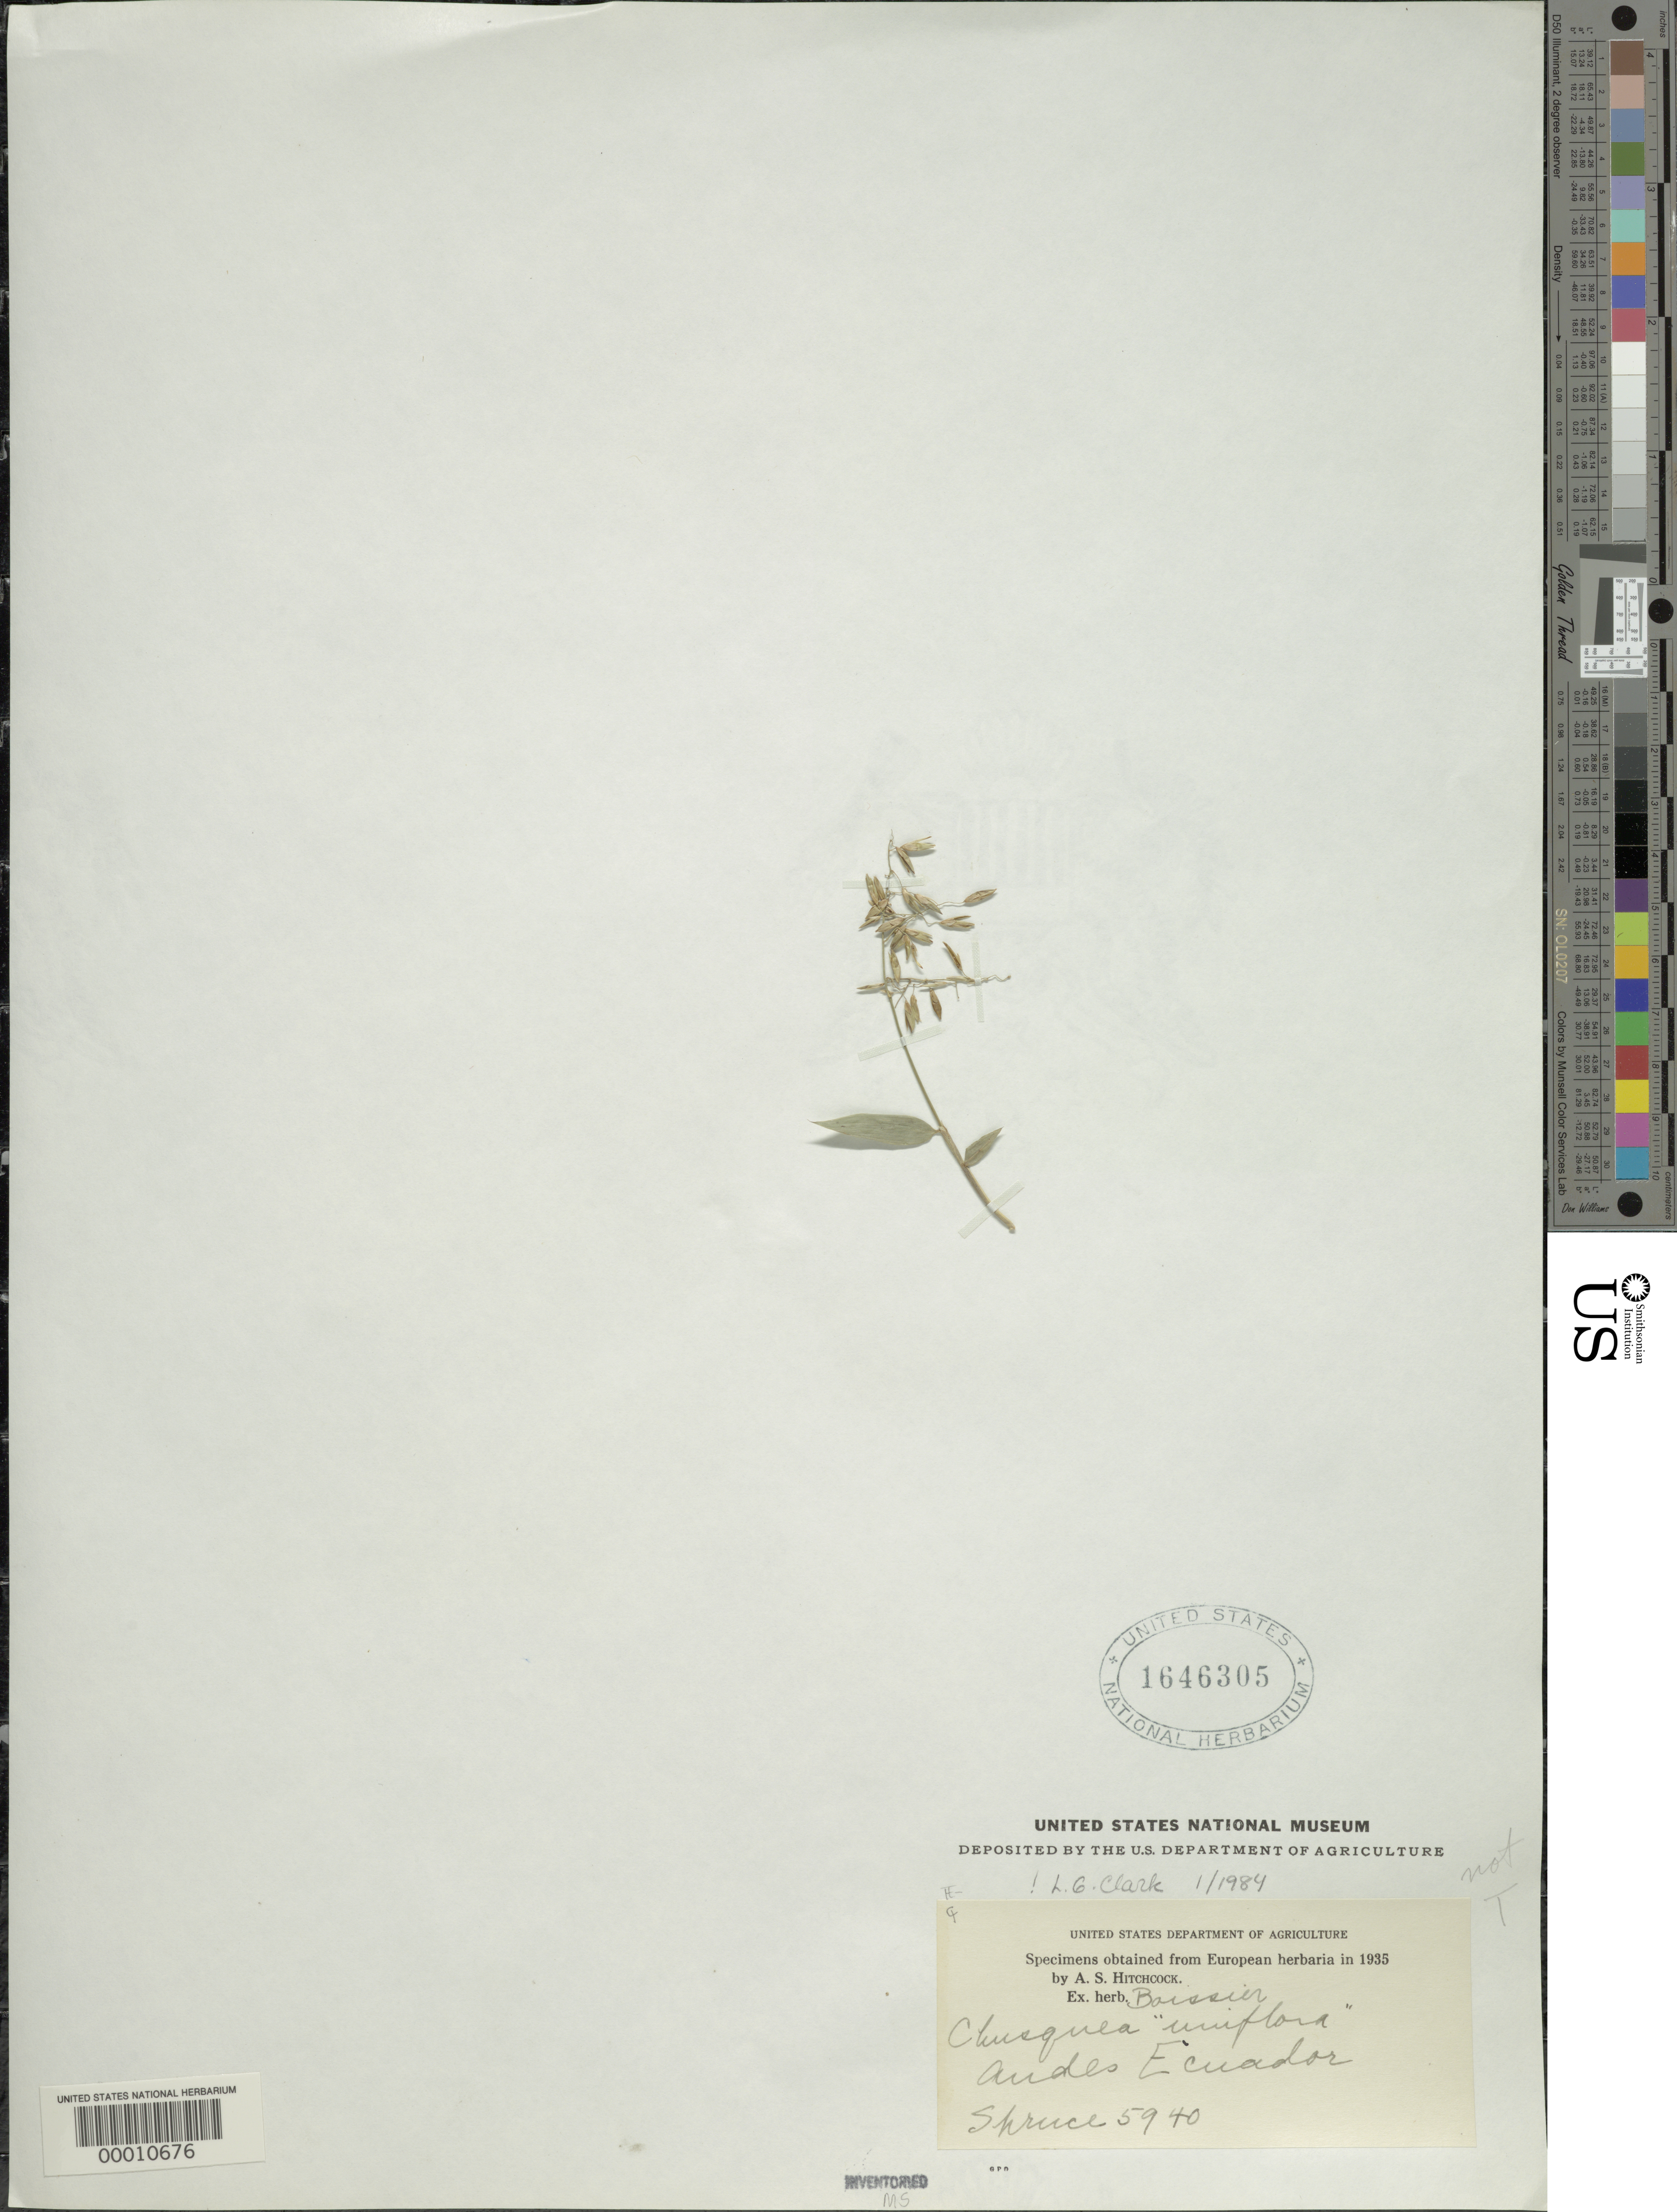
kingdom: Plantae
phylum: Tracheophyta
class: Liliopsida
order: Poales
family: Poaceae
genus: Chusquea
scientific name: Chusquea uniflora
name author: Steud.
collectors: R. Spruce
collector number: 5940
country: Ecuador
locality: Andes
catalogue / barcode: US 1646305